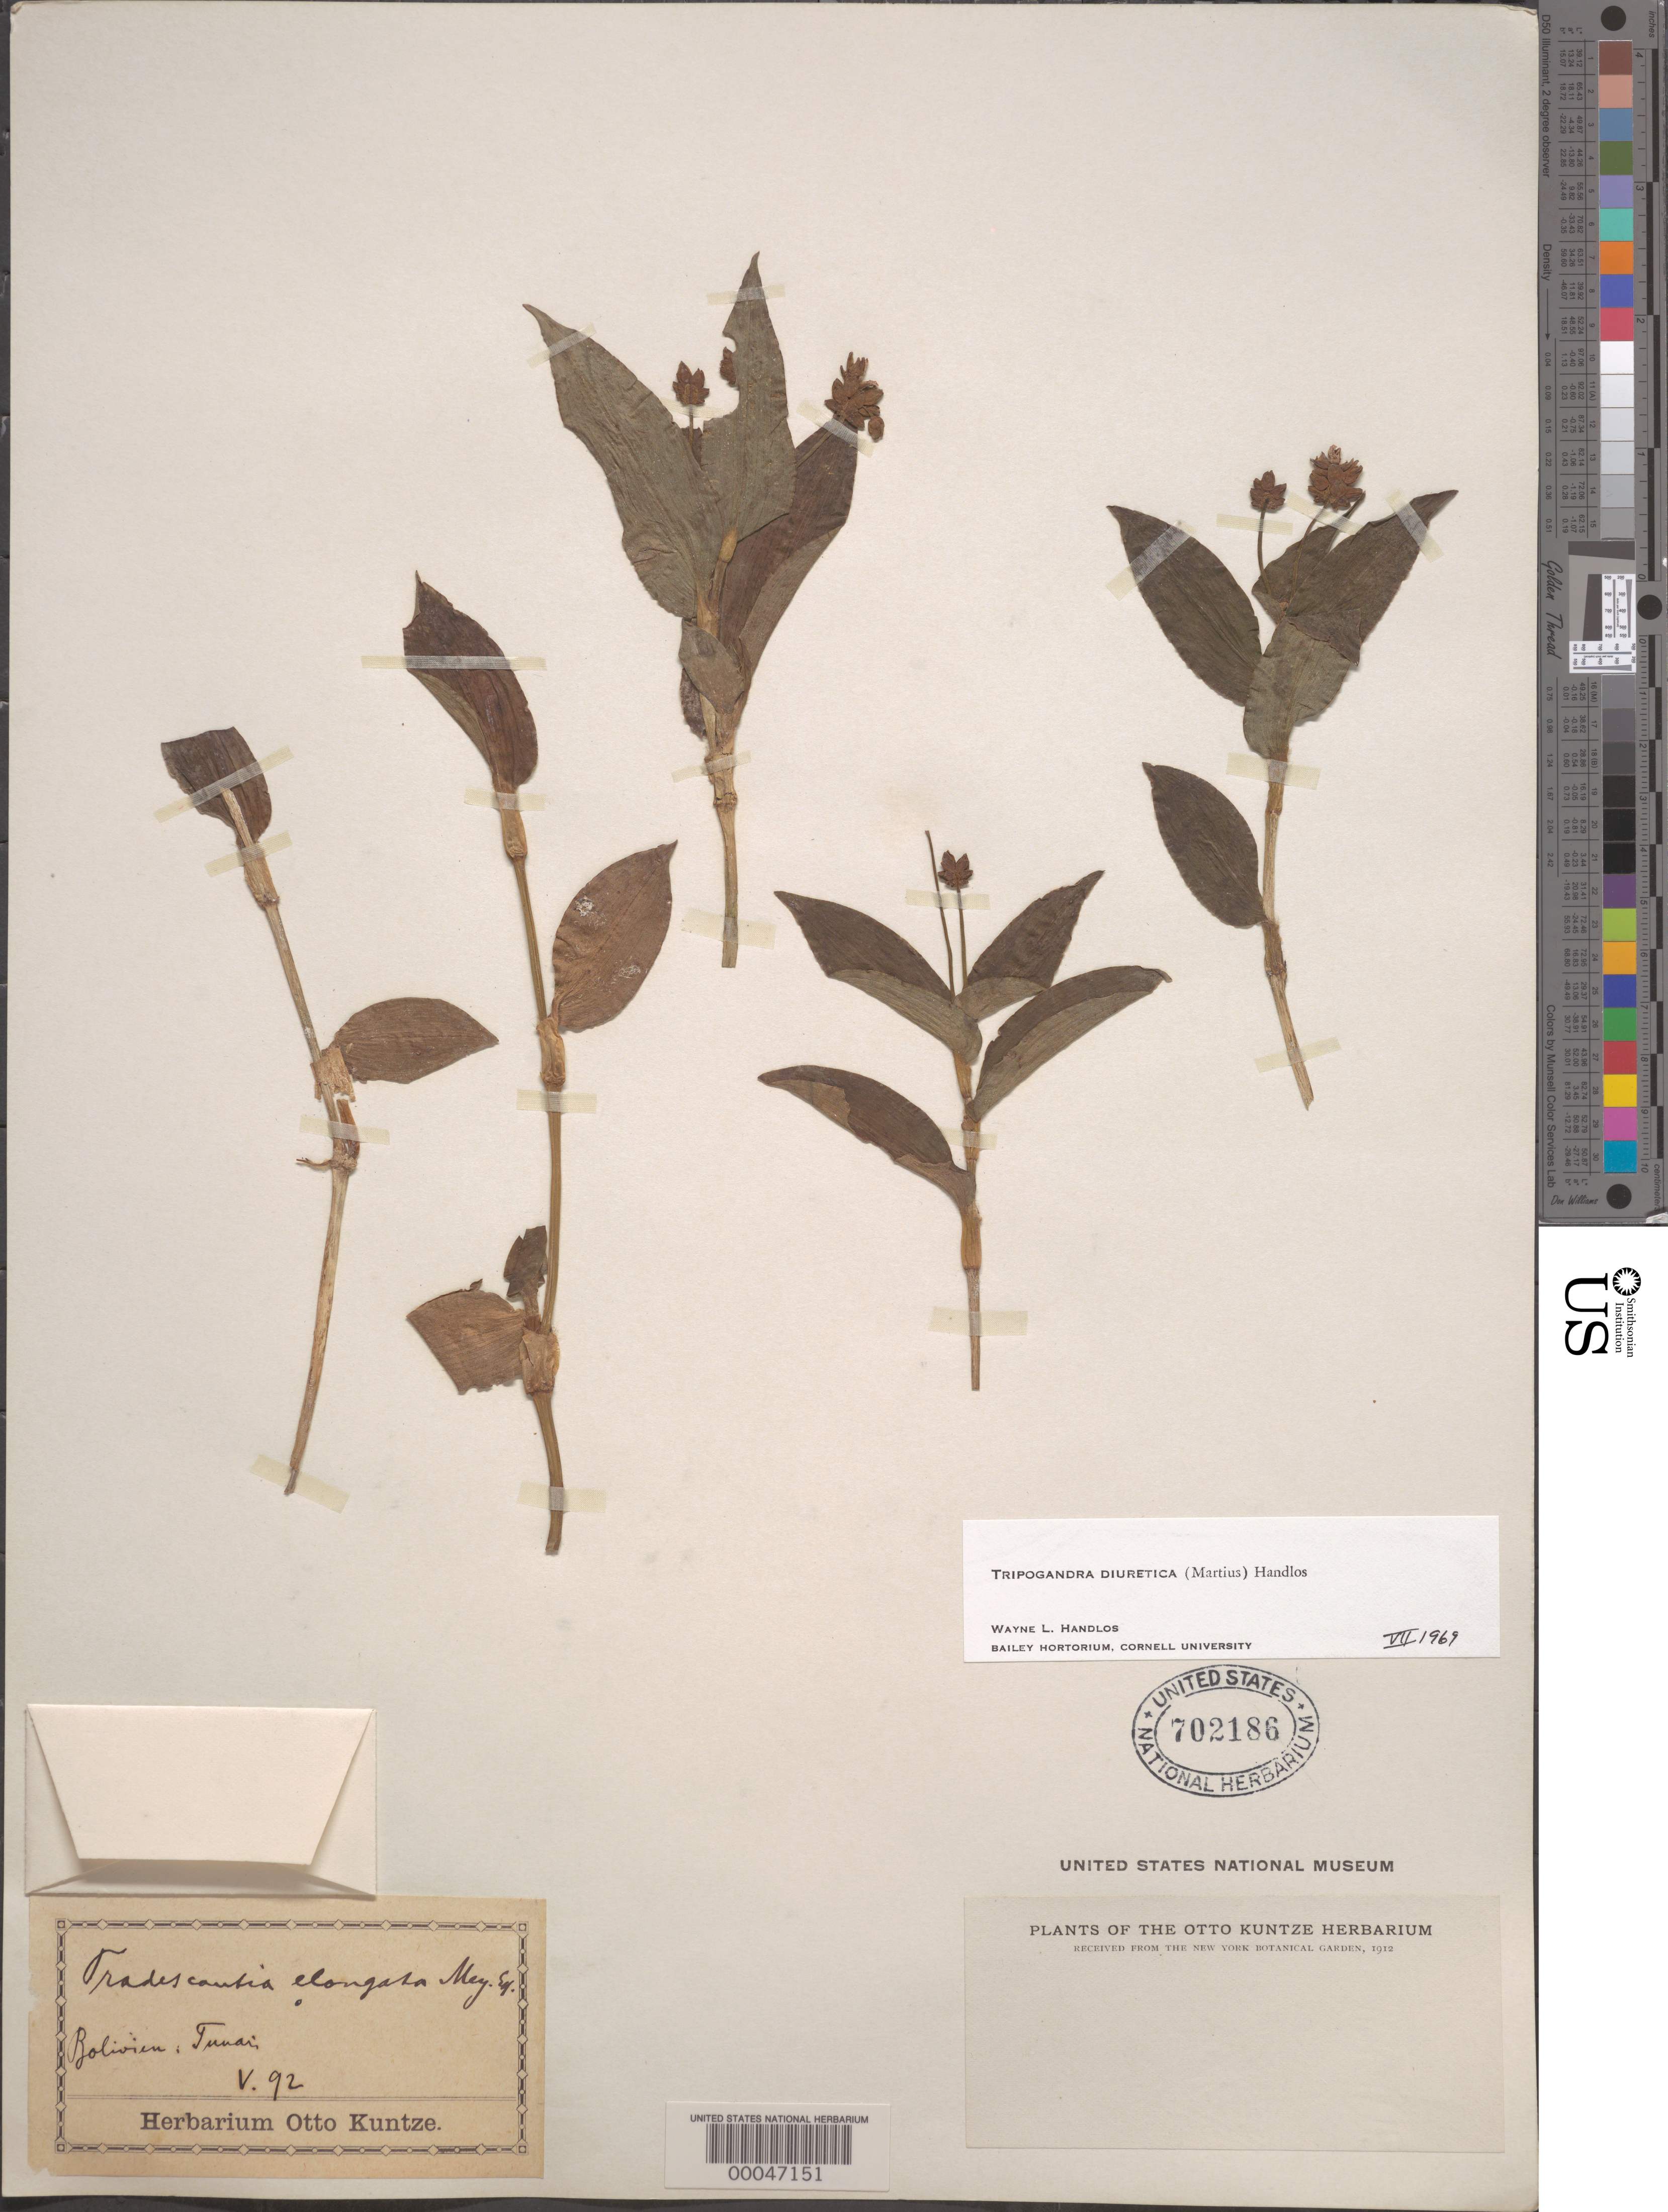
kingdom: Plantae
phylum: Tracheophyta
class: Liliopsida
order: Commelinales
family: Commelinaceae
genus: Tripogandra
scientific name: Tripogandra diuretica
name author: (Mart.) Handlos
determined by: Handlos, W. L.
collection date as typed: May 1892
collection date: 1892-05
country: Bolivia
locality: Tunai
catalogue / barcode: US 702186